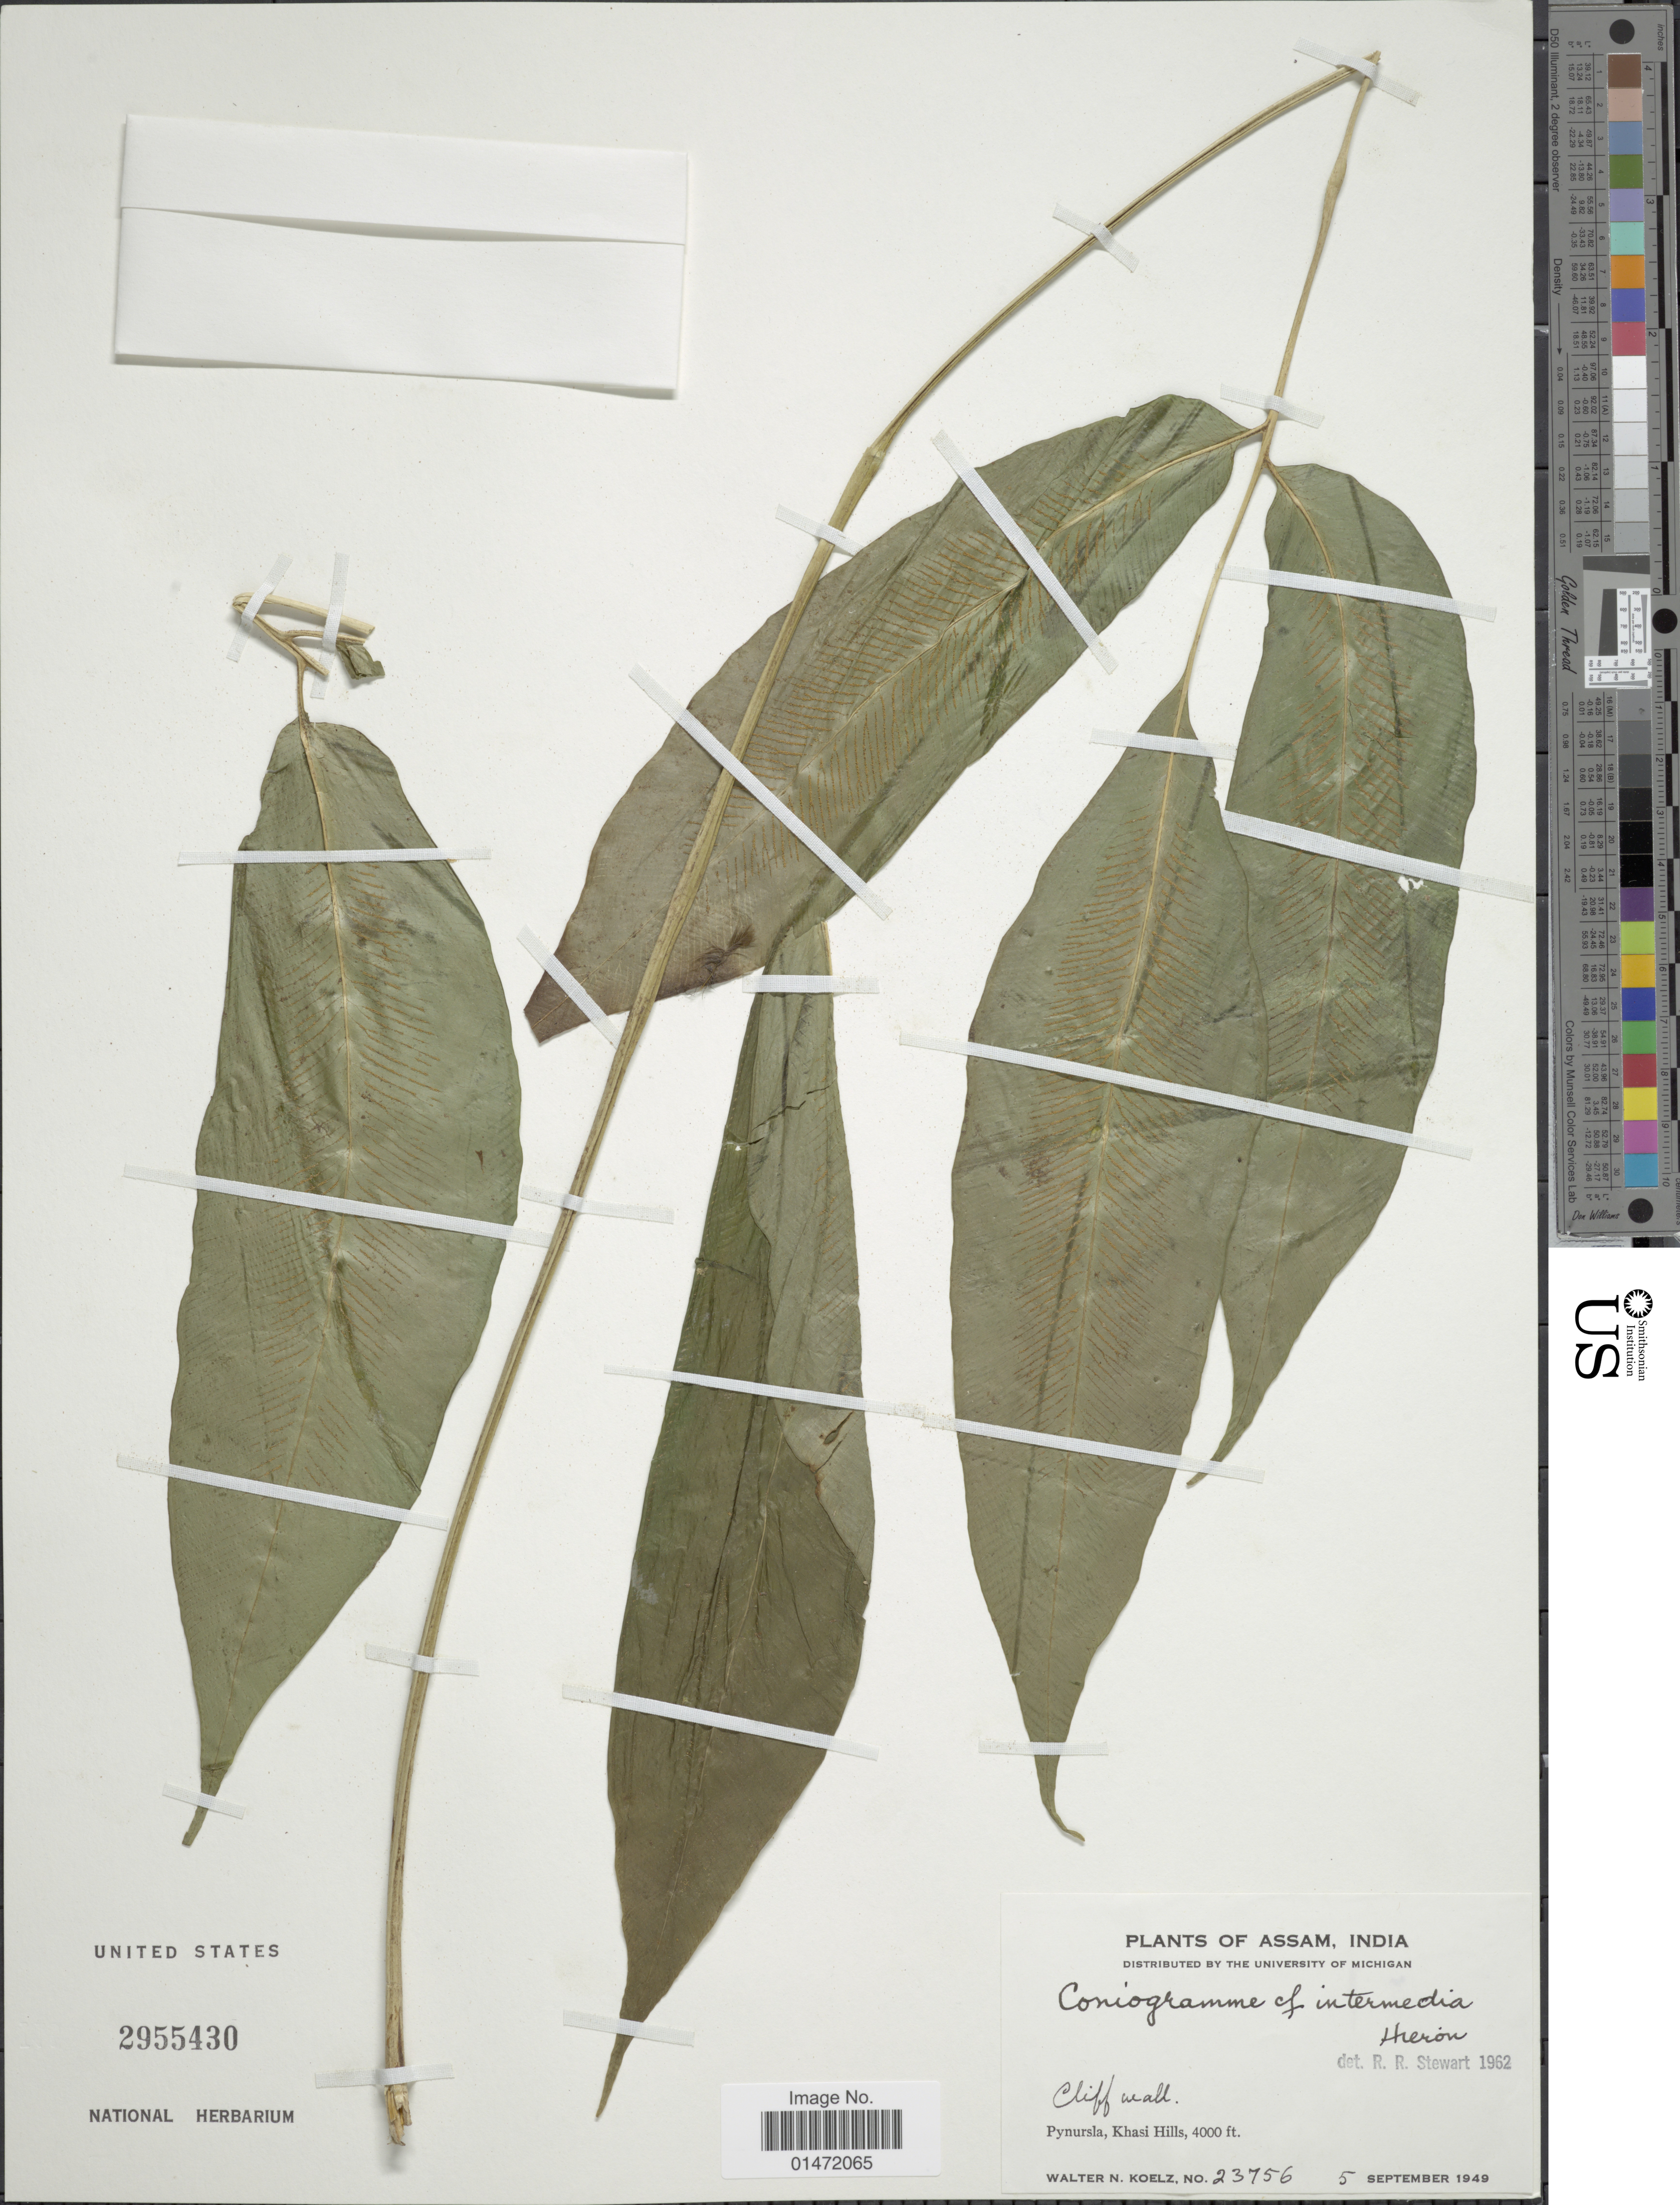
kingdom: Plantae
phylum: Tracheophyta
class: Polypodiopsida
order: Polypodiales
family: Pteridaceae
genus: Coniogramme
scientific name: Coniogramme fraxinea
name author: (D. Don) Diels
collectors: W. N. Koelz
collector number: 23756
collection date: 1949-09-05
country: India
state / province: Meghalaya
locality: Pynursla, Khasi Hills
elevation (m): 1219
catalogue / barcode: US 2955430